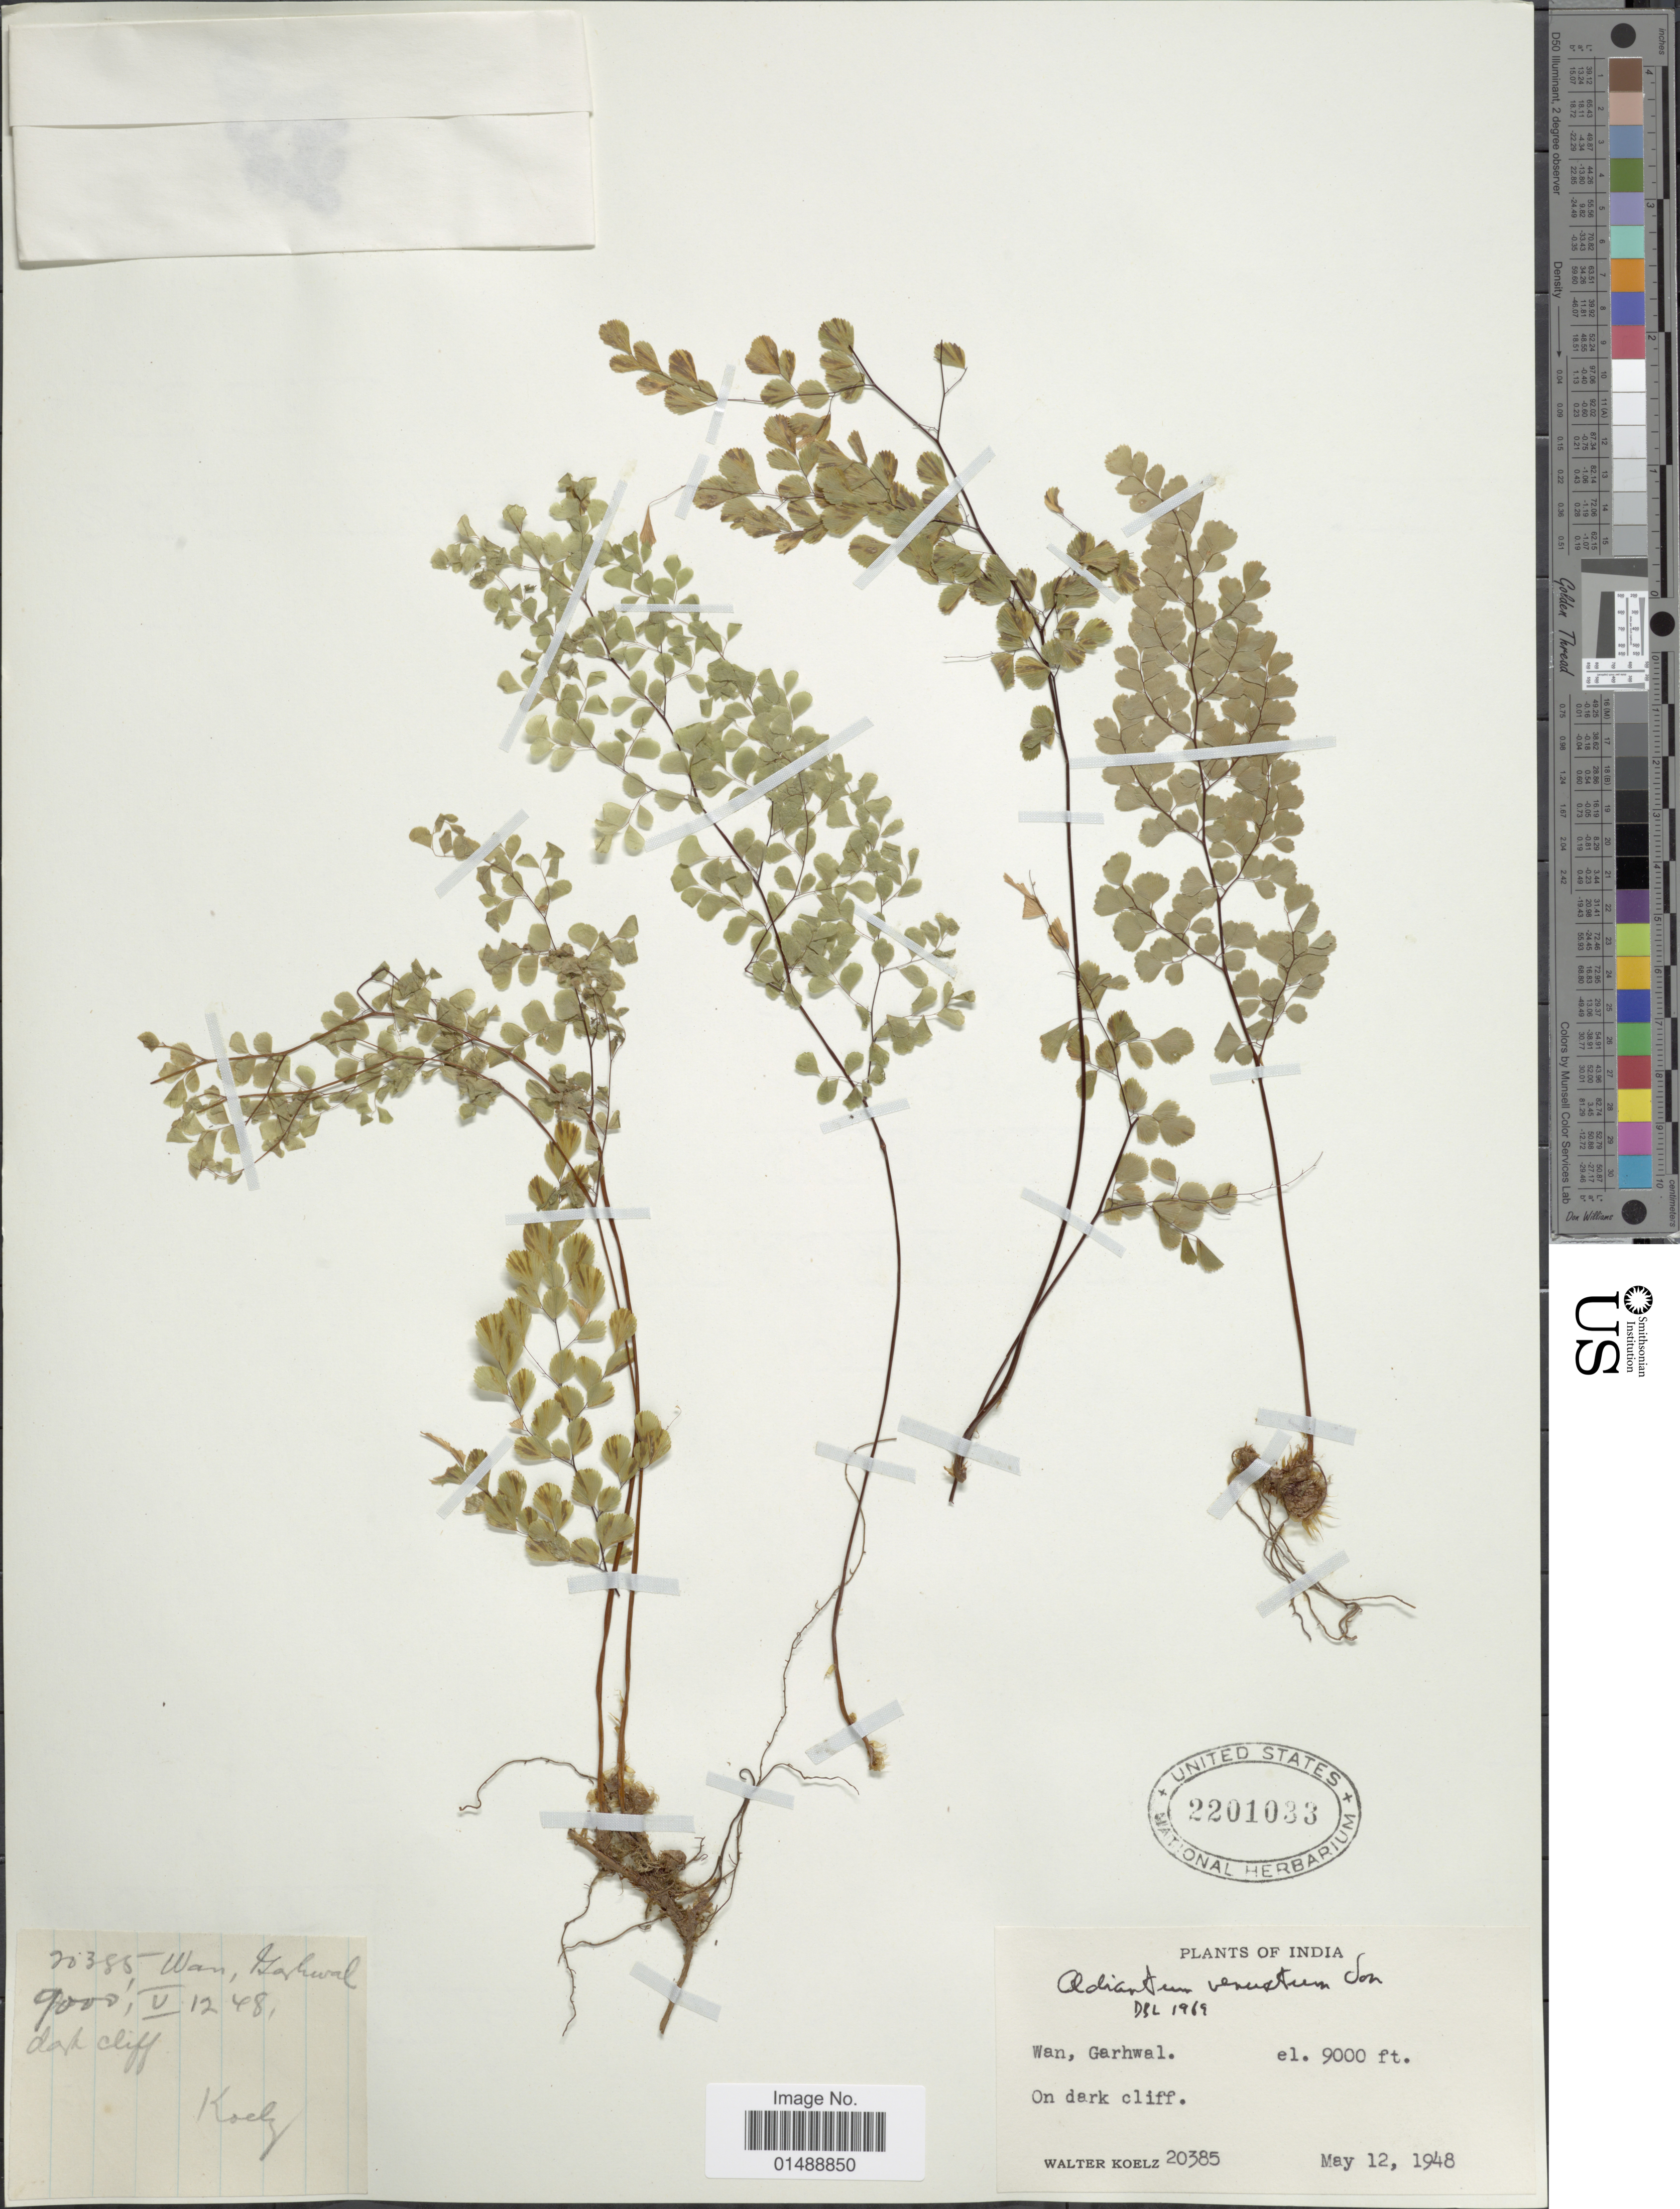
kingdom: Plantae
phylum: Tracheophyta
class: Polypodiopsida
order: Polypodiales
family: Pteridaceae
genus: Adiantum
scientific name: Adiantum venustum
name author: D. Don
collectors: W. N. Koelz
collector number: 20385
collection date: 1948-05-12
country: India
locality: Wan, Garhwal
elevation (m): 2743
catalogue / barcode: US 2201033